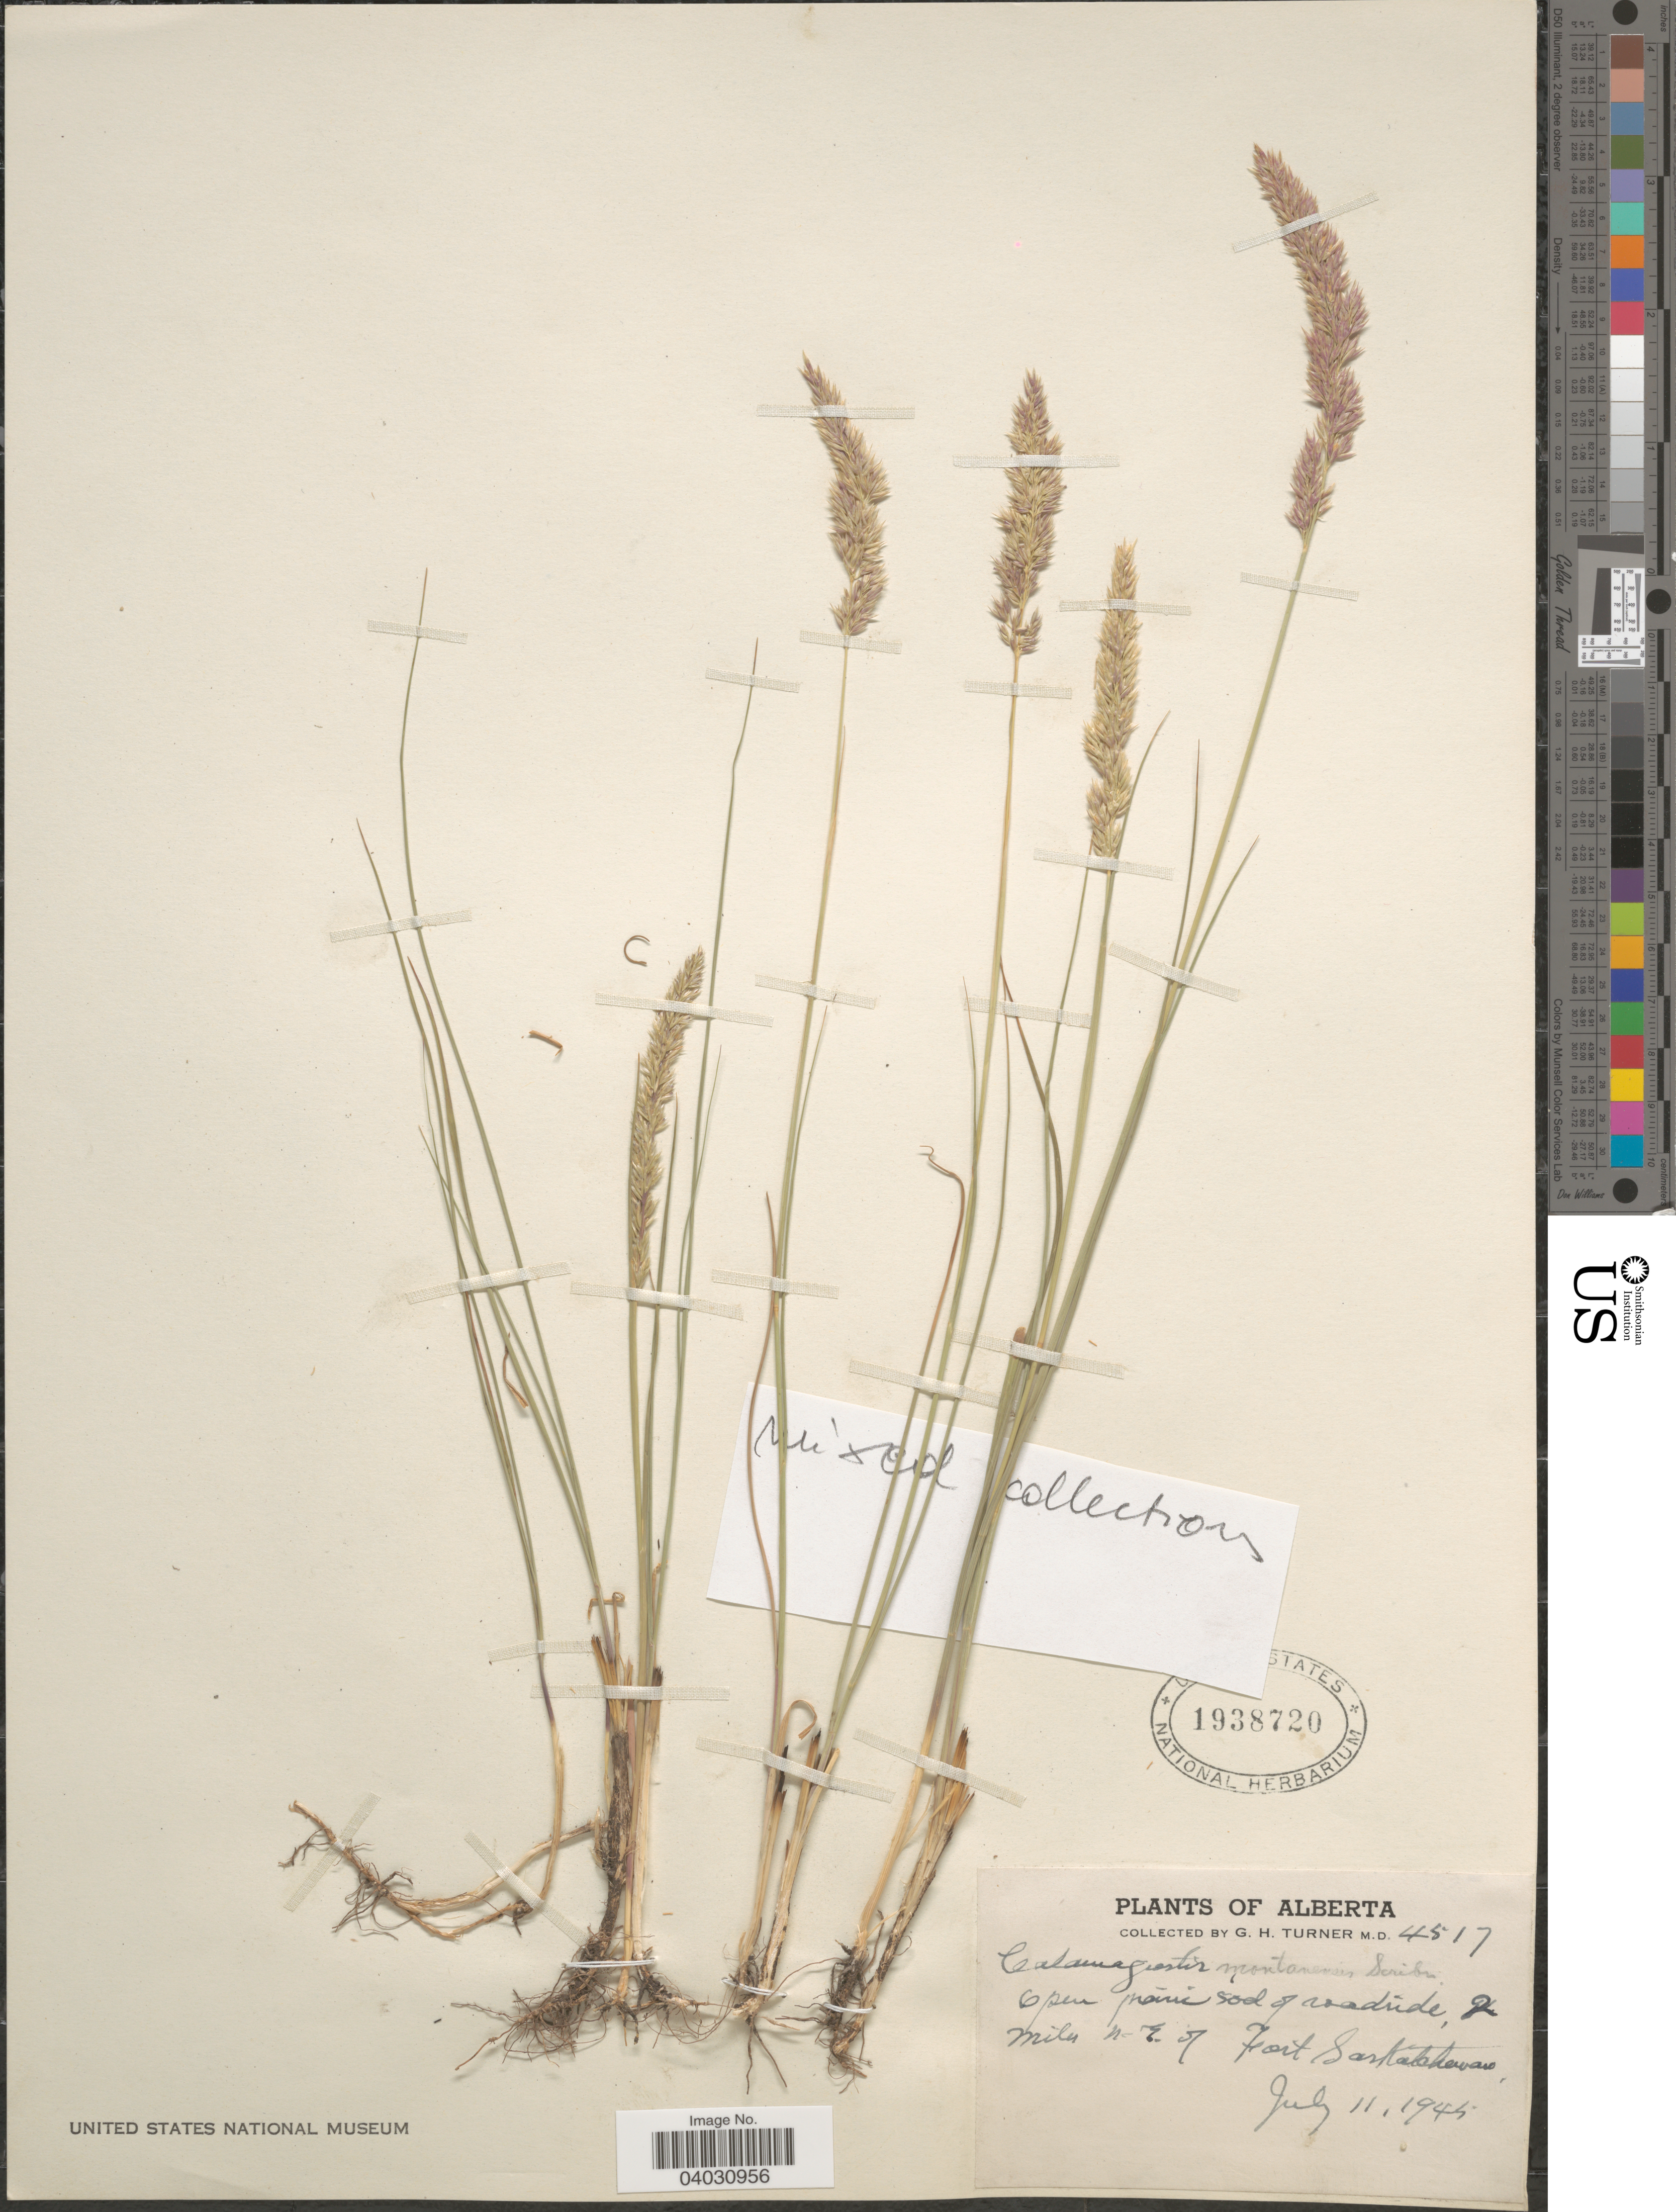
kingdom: Plantae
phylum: Tracheophyta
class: Liliopsida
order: Poales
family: Poaceae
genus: Calamagrostis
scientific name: Calamagrostis sp.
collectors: G. H. Turner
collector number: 4517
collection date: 1945-07-11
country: Canada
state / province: Alberta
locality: Open prairie sod of roadside, 2 miles N.E. of Fort Saskatchewan.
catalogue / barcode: US 1938720